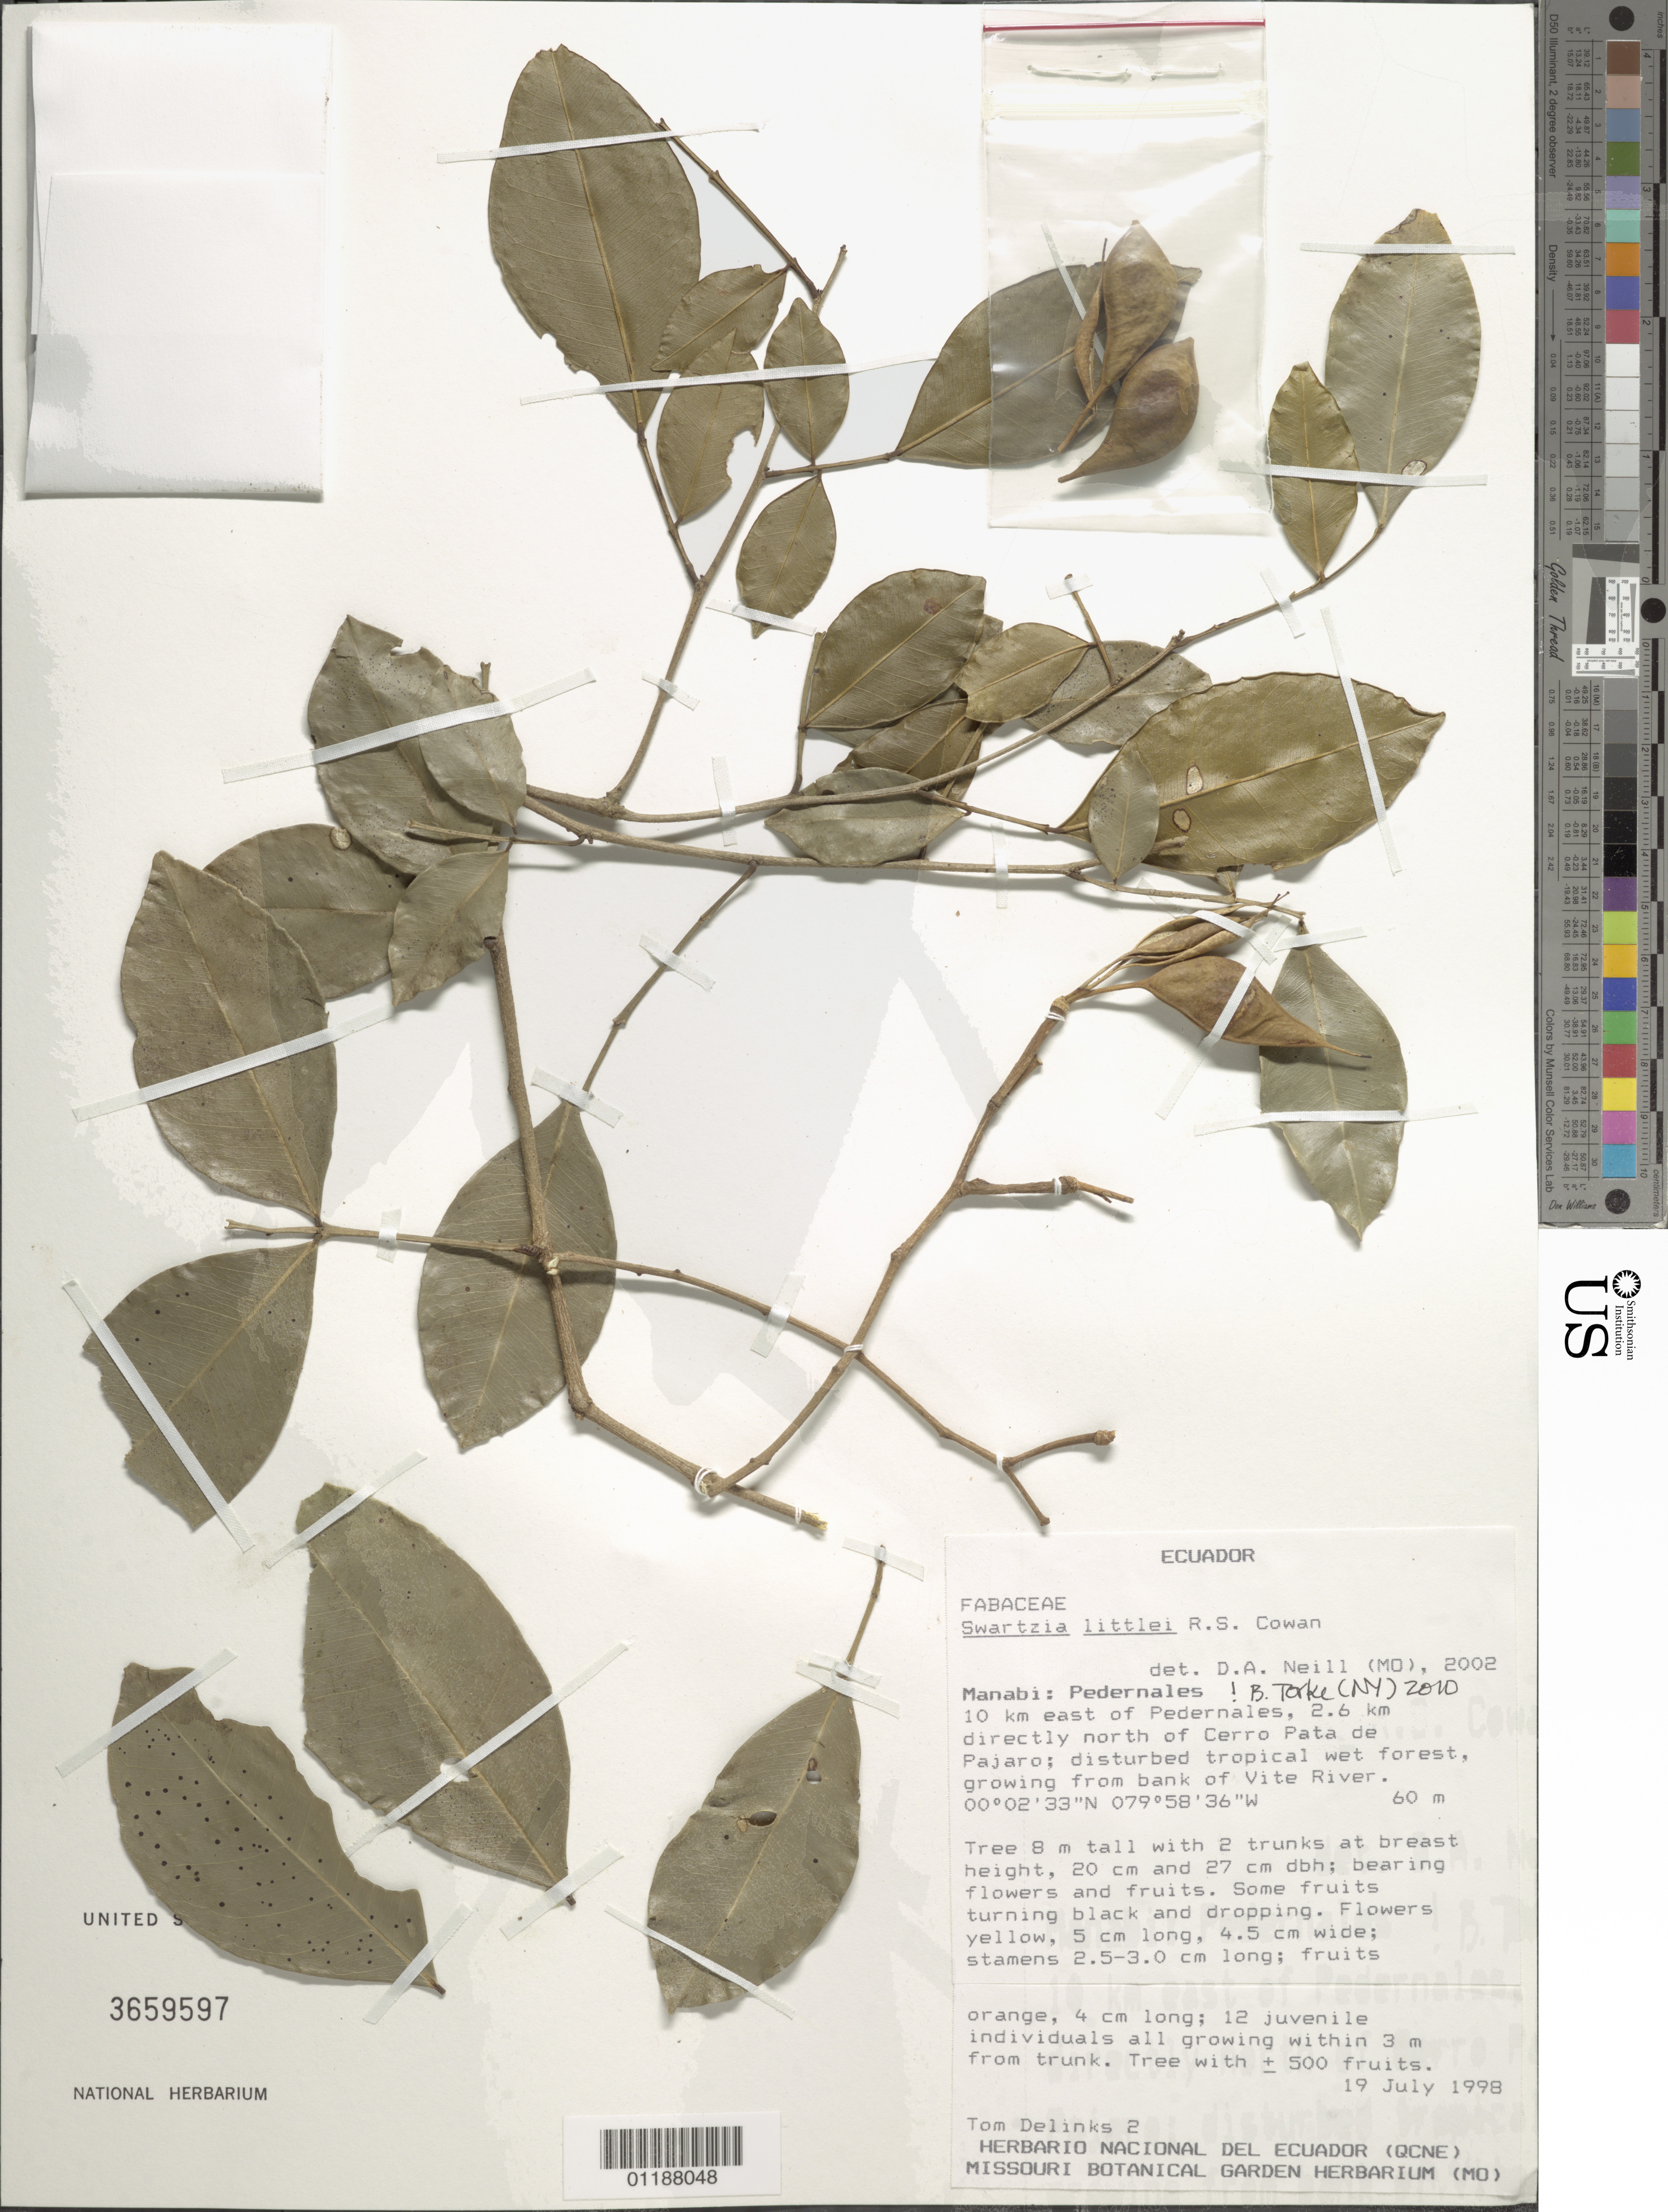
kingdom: Plantae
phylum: Tracheophyta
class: Magnoliopsida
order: Fabales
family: Fabaceae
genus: Swartzia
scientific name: Swartzia sp.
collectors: T. Delinks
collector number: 2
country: Ecuador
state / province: Manabi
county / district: Pedernales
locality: e of Pedernales, directly N of Cerro Pata de Pajaro, on the banks of Vite River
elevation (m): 60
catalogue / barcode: US 365957